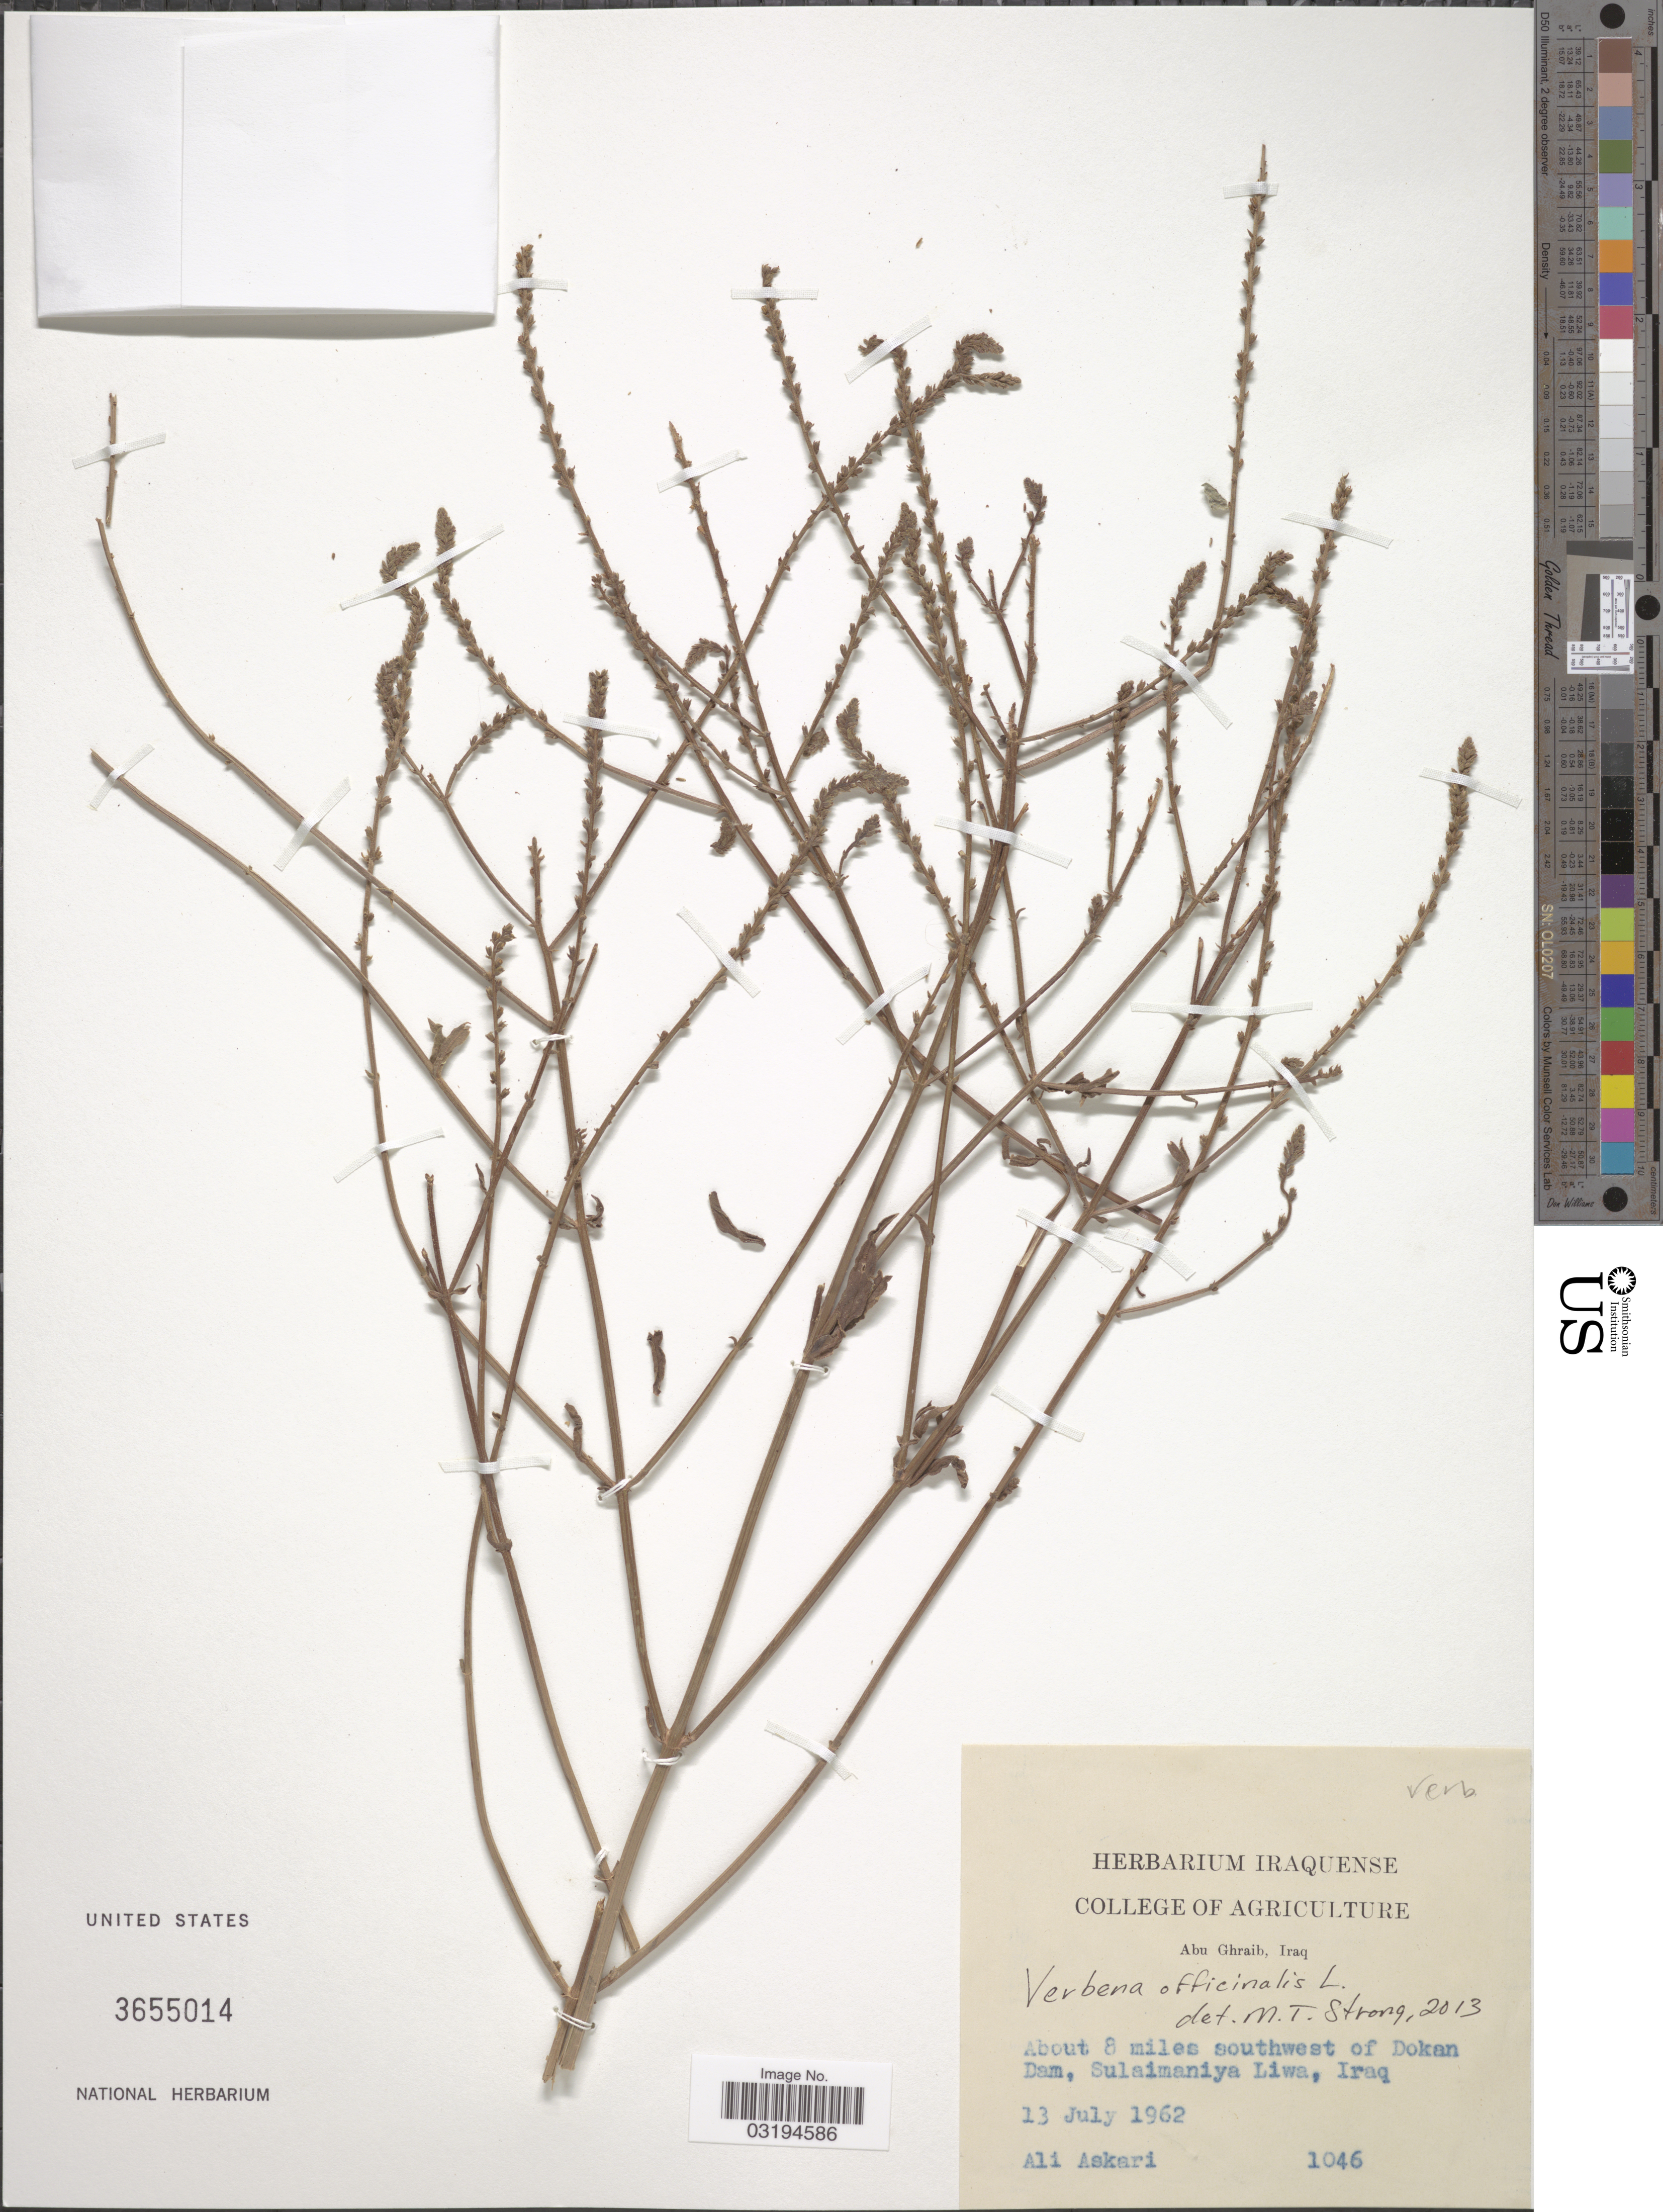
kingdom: Plantae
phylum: Tracheophyta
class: Magnoliopsida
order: Lamiales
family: Verbenaceae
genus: Verbena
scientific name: Verbena officinalis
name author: L.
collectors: Askari, A.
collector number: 1046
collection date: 1962-07-13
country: Iraq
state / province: As Sulaymānīyah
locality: About 8 miles southwest of Dokan Dam, Sulaimaniya Liwa.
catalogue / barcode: US 3655014